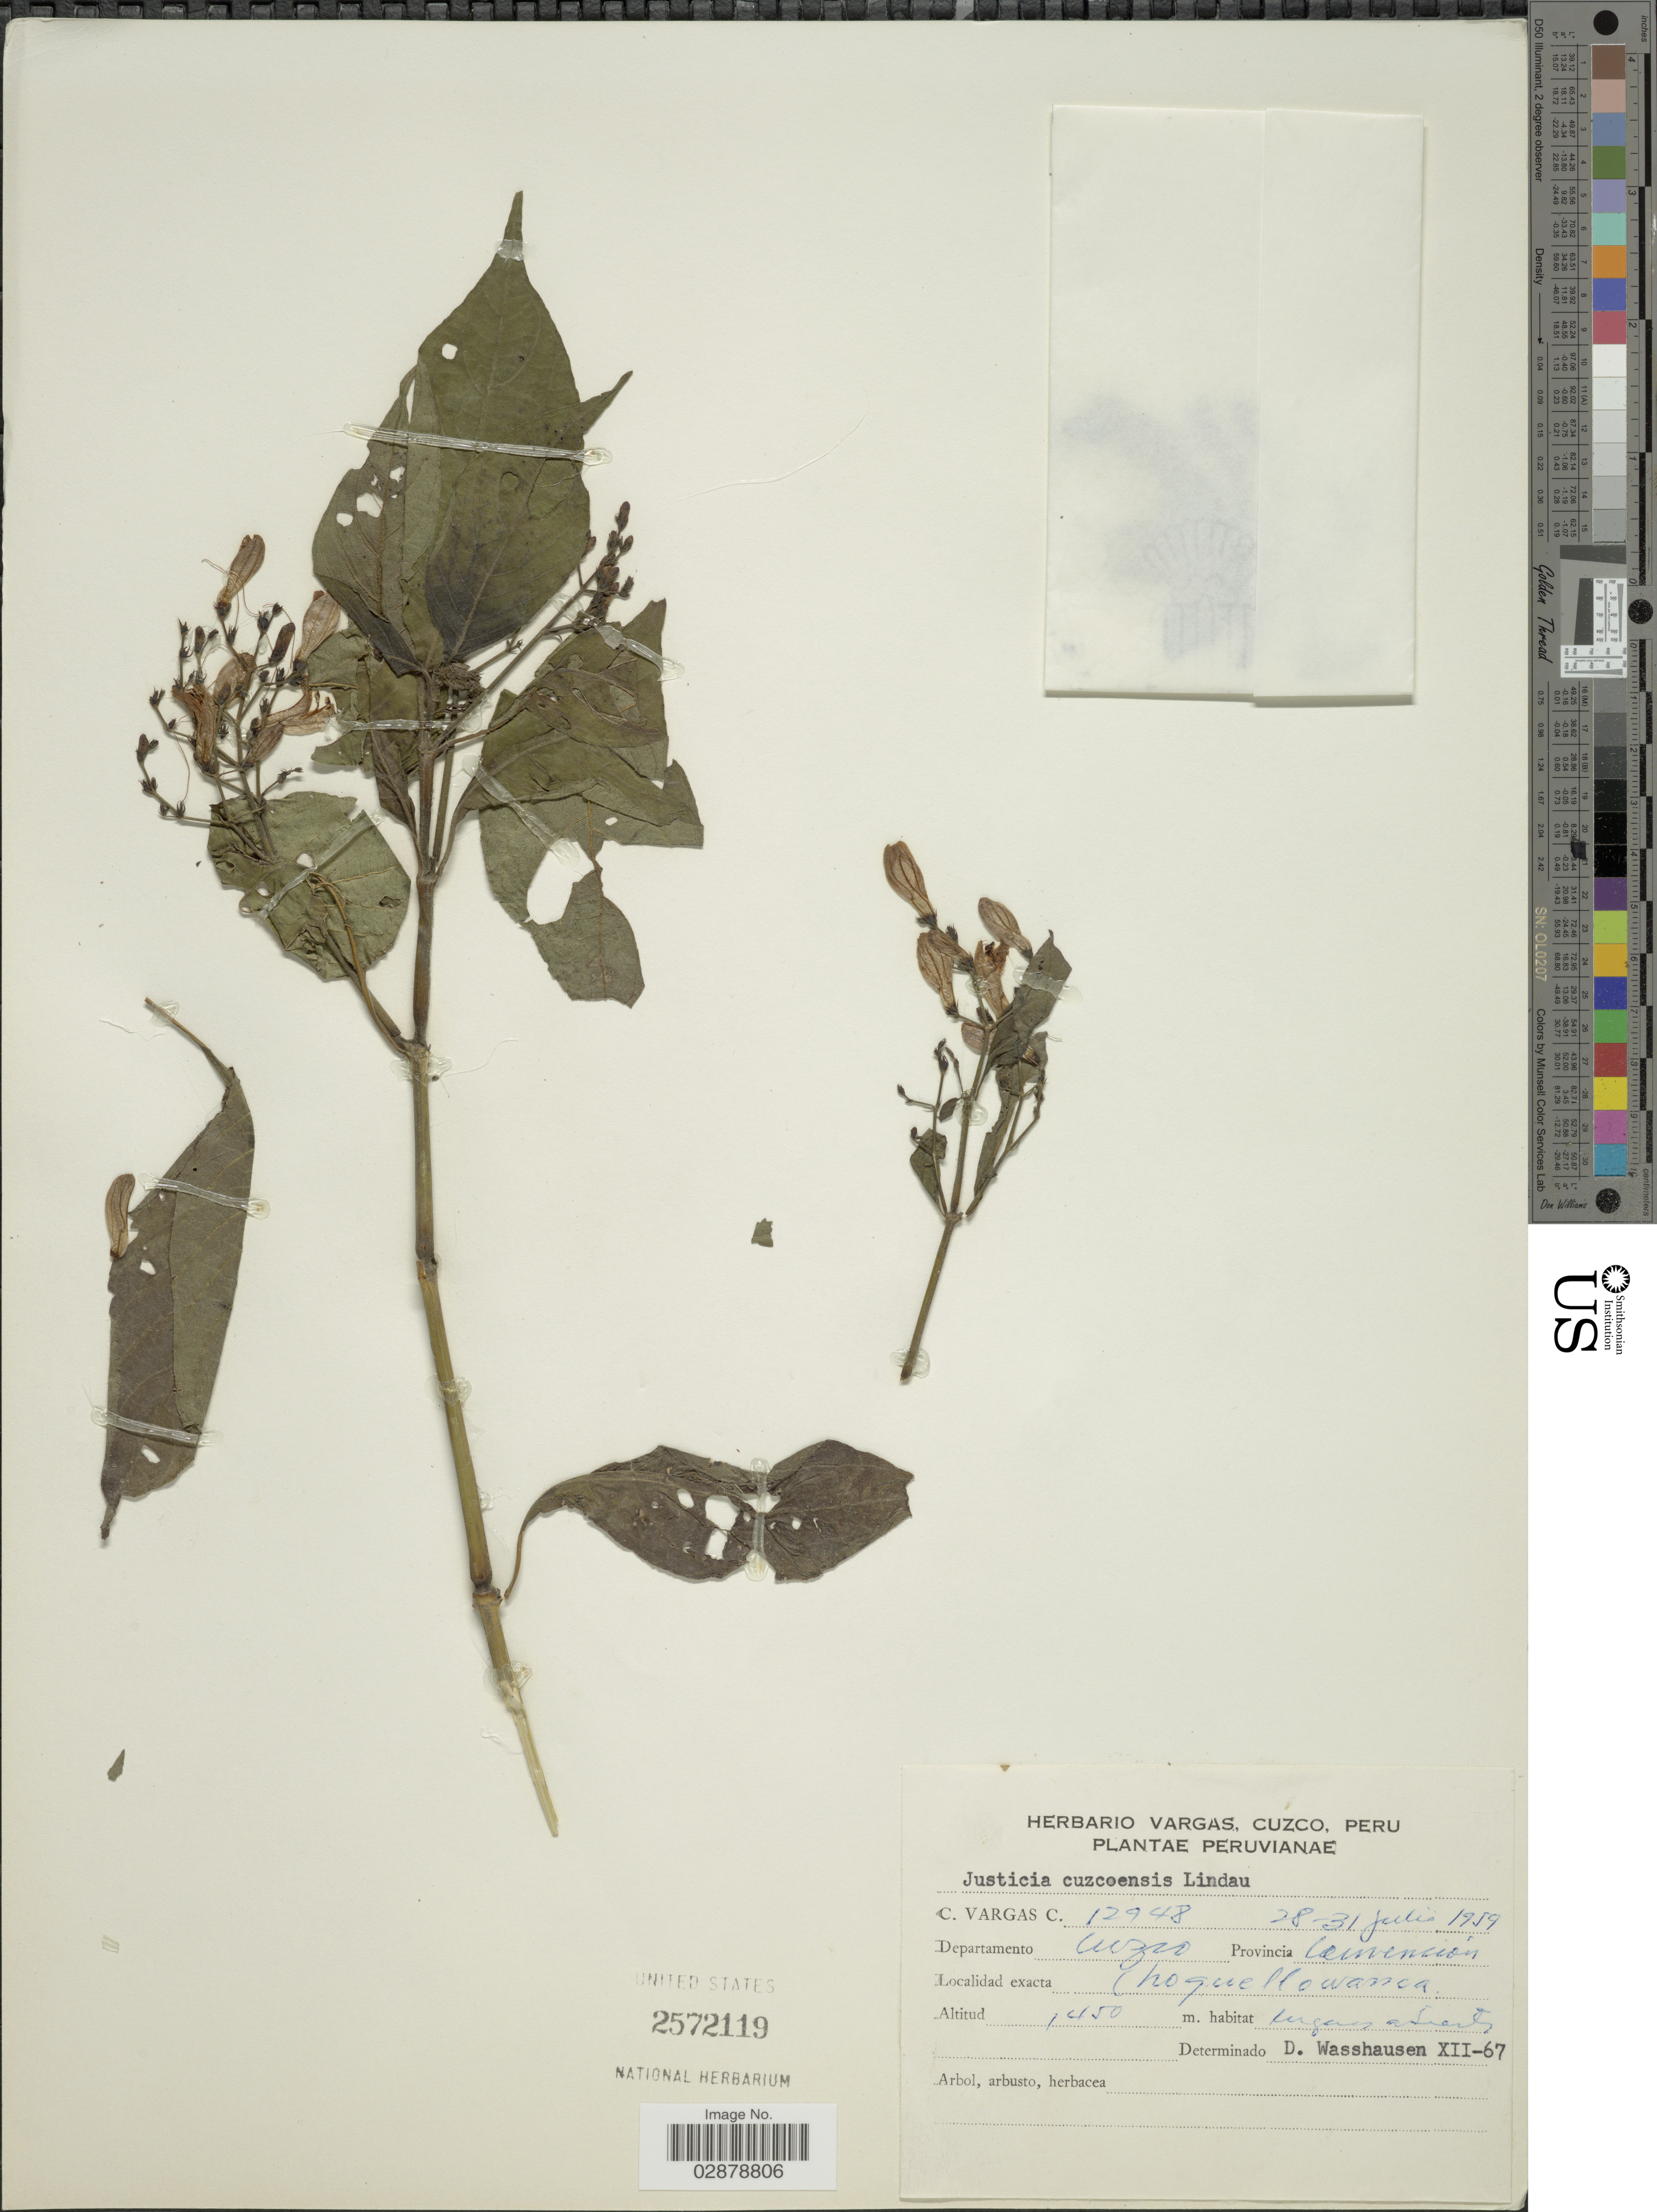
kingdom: Plantae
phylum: Tracheophyta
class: Magnoliopsida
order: Lamiales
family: Acanthaceae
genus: Justicia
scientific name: Justicia cuzcoensis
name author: Lindau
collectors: C. Vargas Calderón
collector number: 12948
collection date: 1959-07-28/1959-07-31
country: Peru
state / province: Cusco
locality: Departamento Cuzco. Provincia Convención. Choquellowanca.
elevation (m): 1450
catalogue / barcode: US 2572119